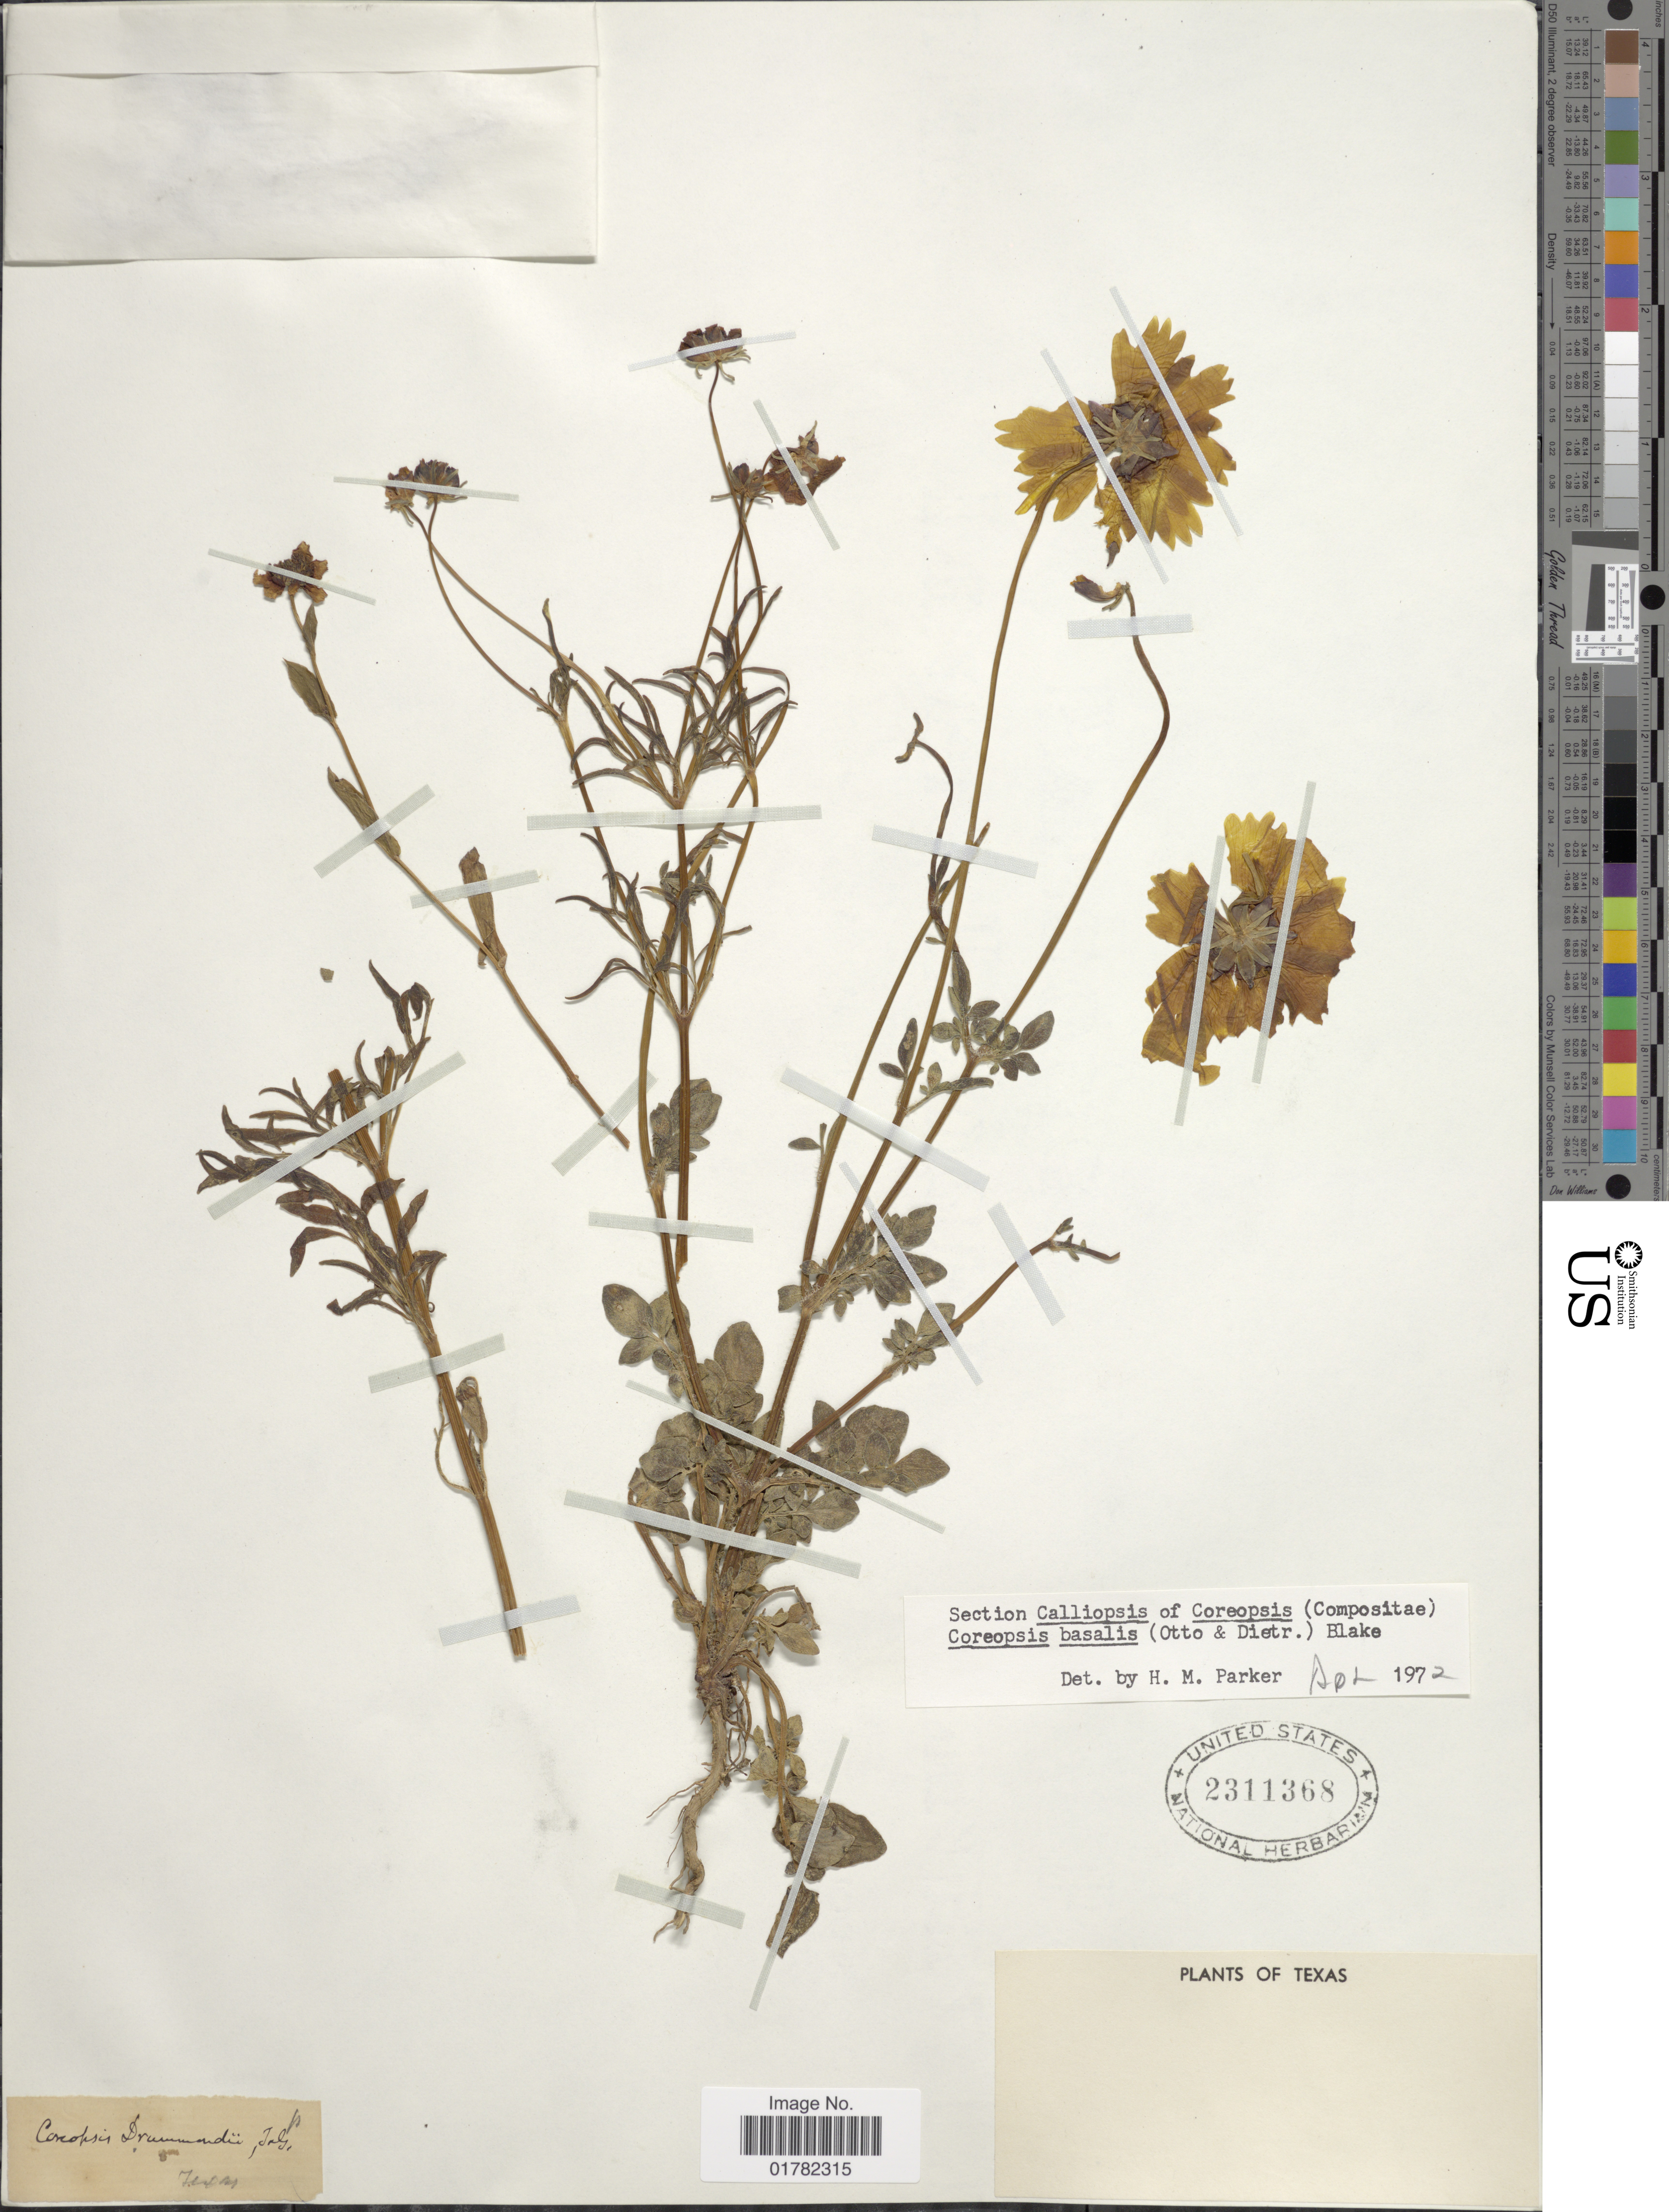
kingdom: Plantae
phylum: Tracheophyta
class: Magnoliopsida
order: Asterales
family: Asteraceae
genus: Coreopsis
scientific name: Coreopsis basalis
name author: S.F. Blake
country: United States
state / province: Texas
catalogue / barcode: US 2311368